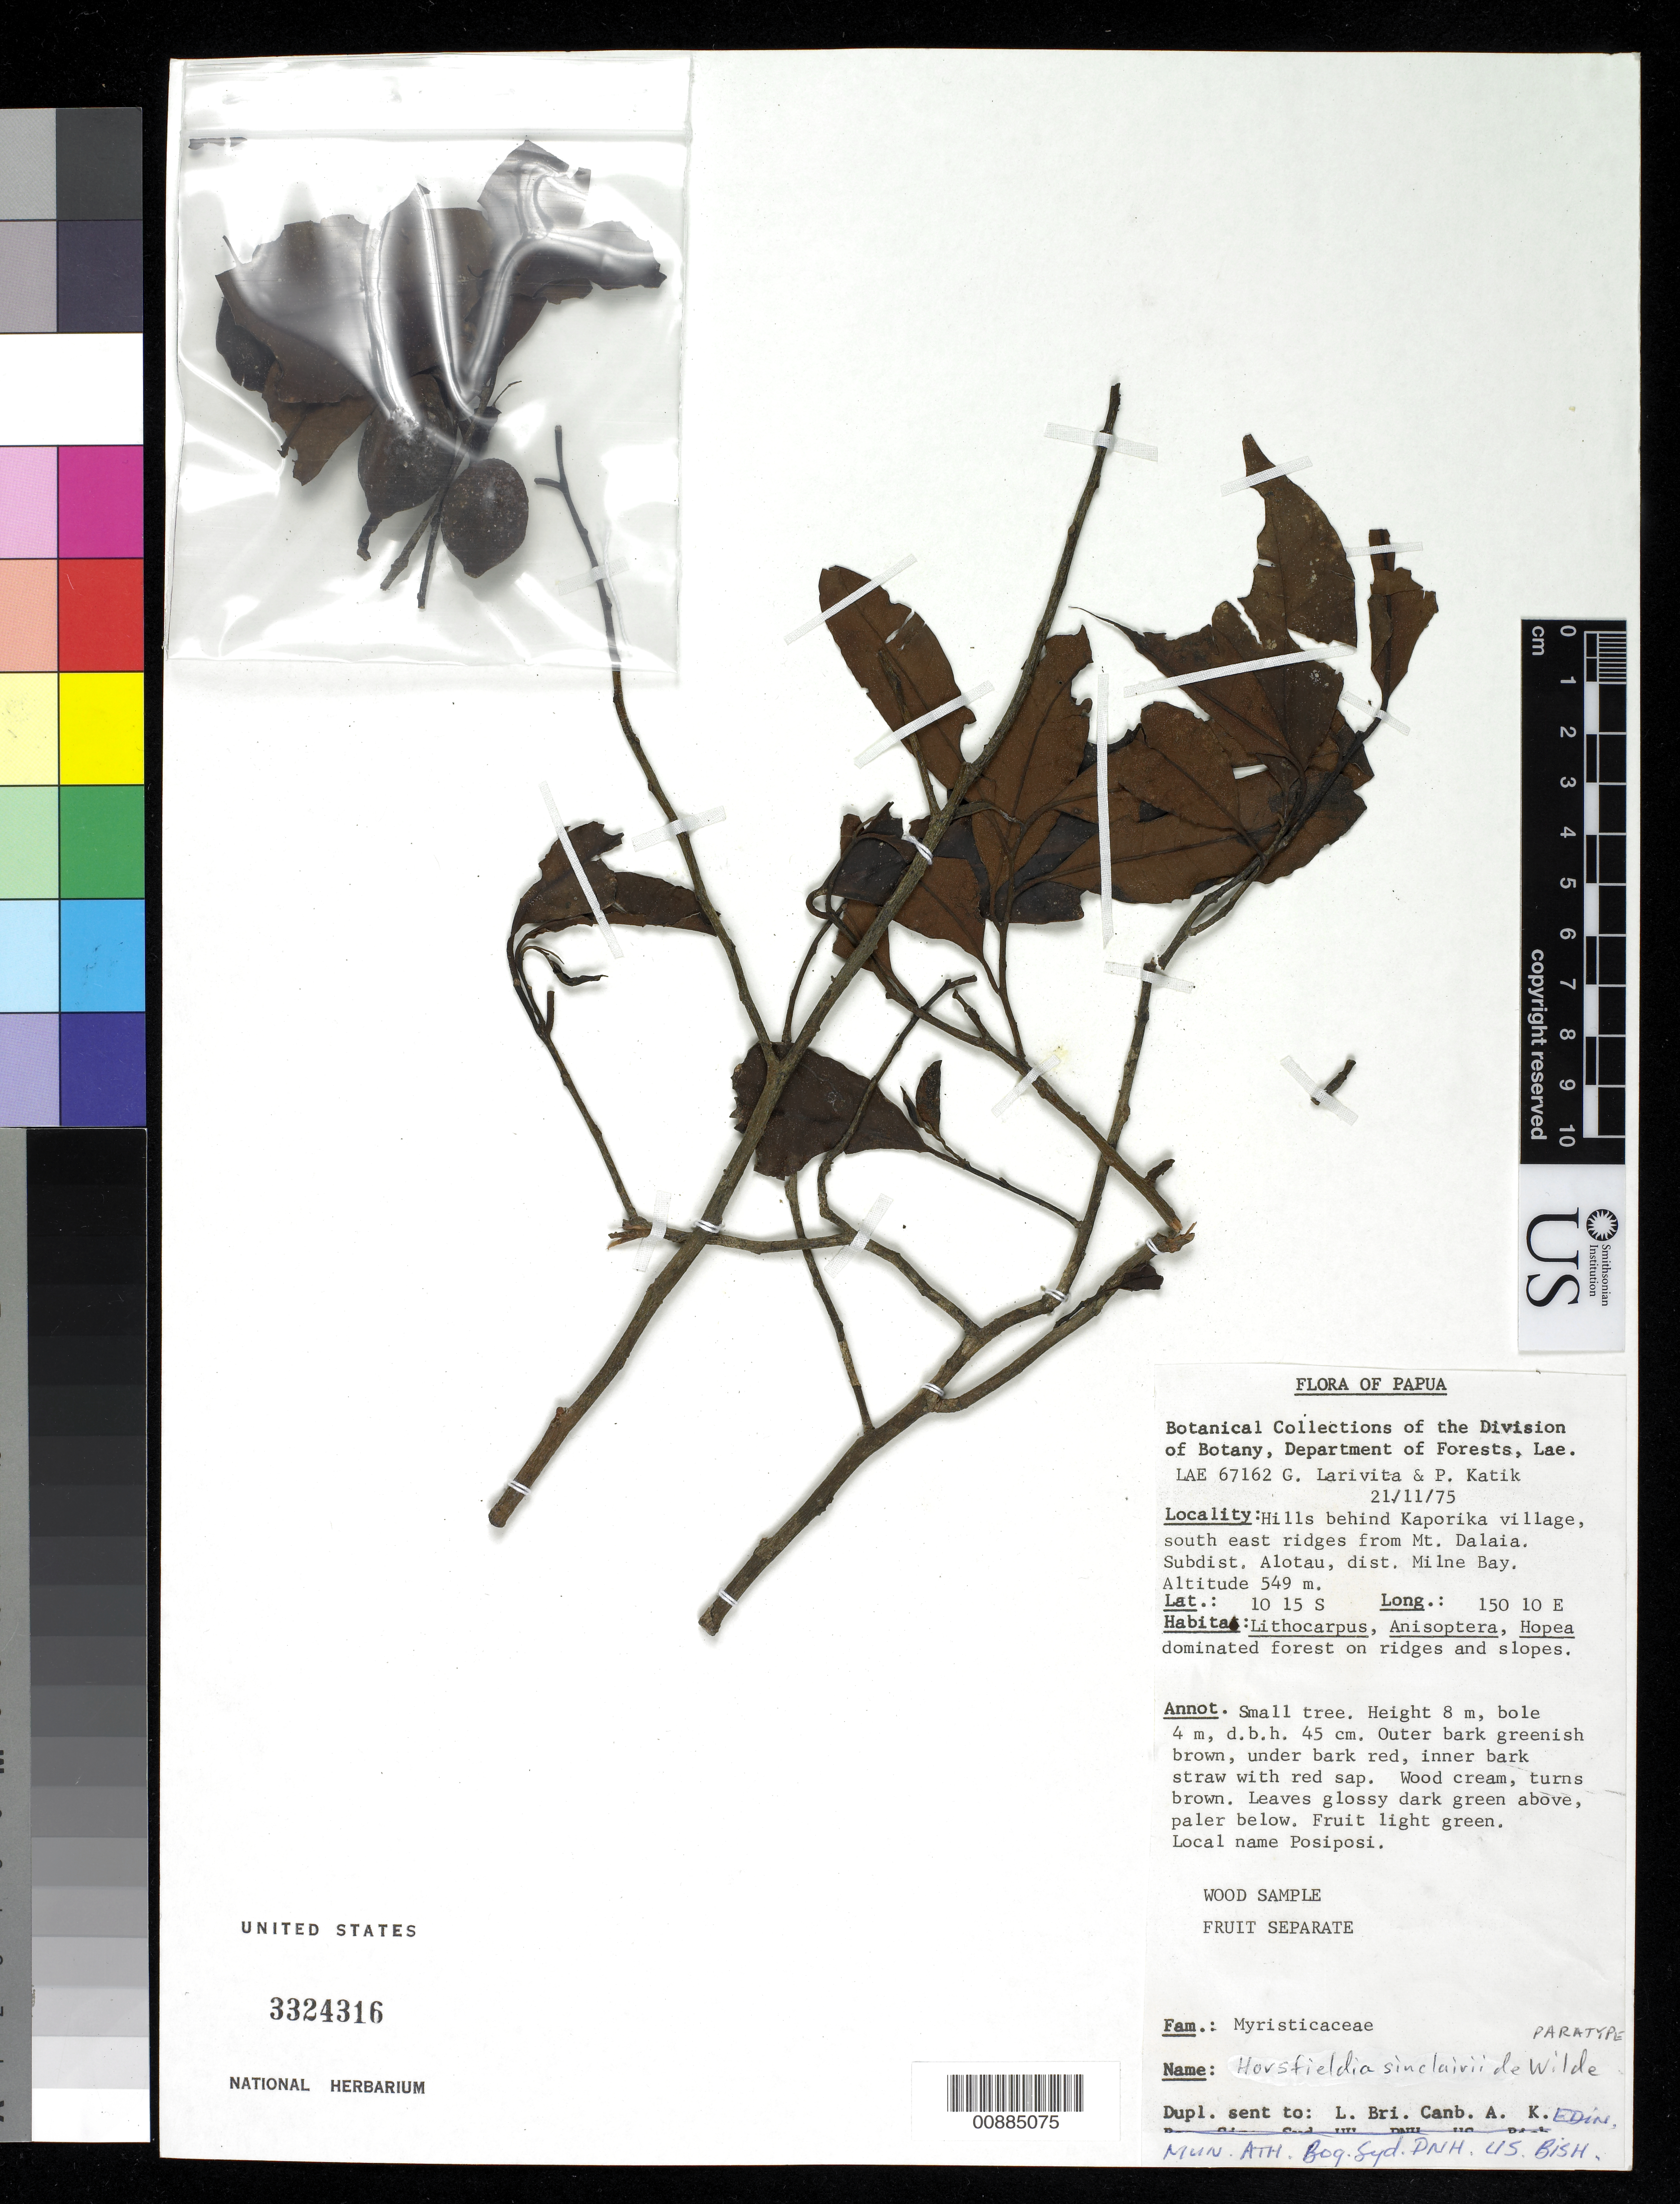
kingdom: Plantae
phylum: Tracheophyta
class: Magnoliopsida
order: Magnoliales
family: Myristicaceae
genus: Horsfieldia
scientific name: Horsfieldia sinclairii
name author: W.J. de Wilde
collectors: G. Larivita & P. Katik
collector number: LAE 67162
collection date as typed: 21 Nov 1975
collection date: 1975-11-21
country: Papua New Guinea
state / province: Milne Bay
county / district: Alotau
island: New Guinea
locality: South east ridges from Mt. Dalaia behind Kaporika village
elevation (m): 549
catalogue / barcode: US 3324316